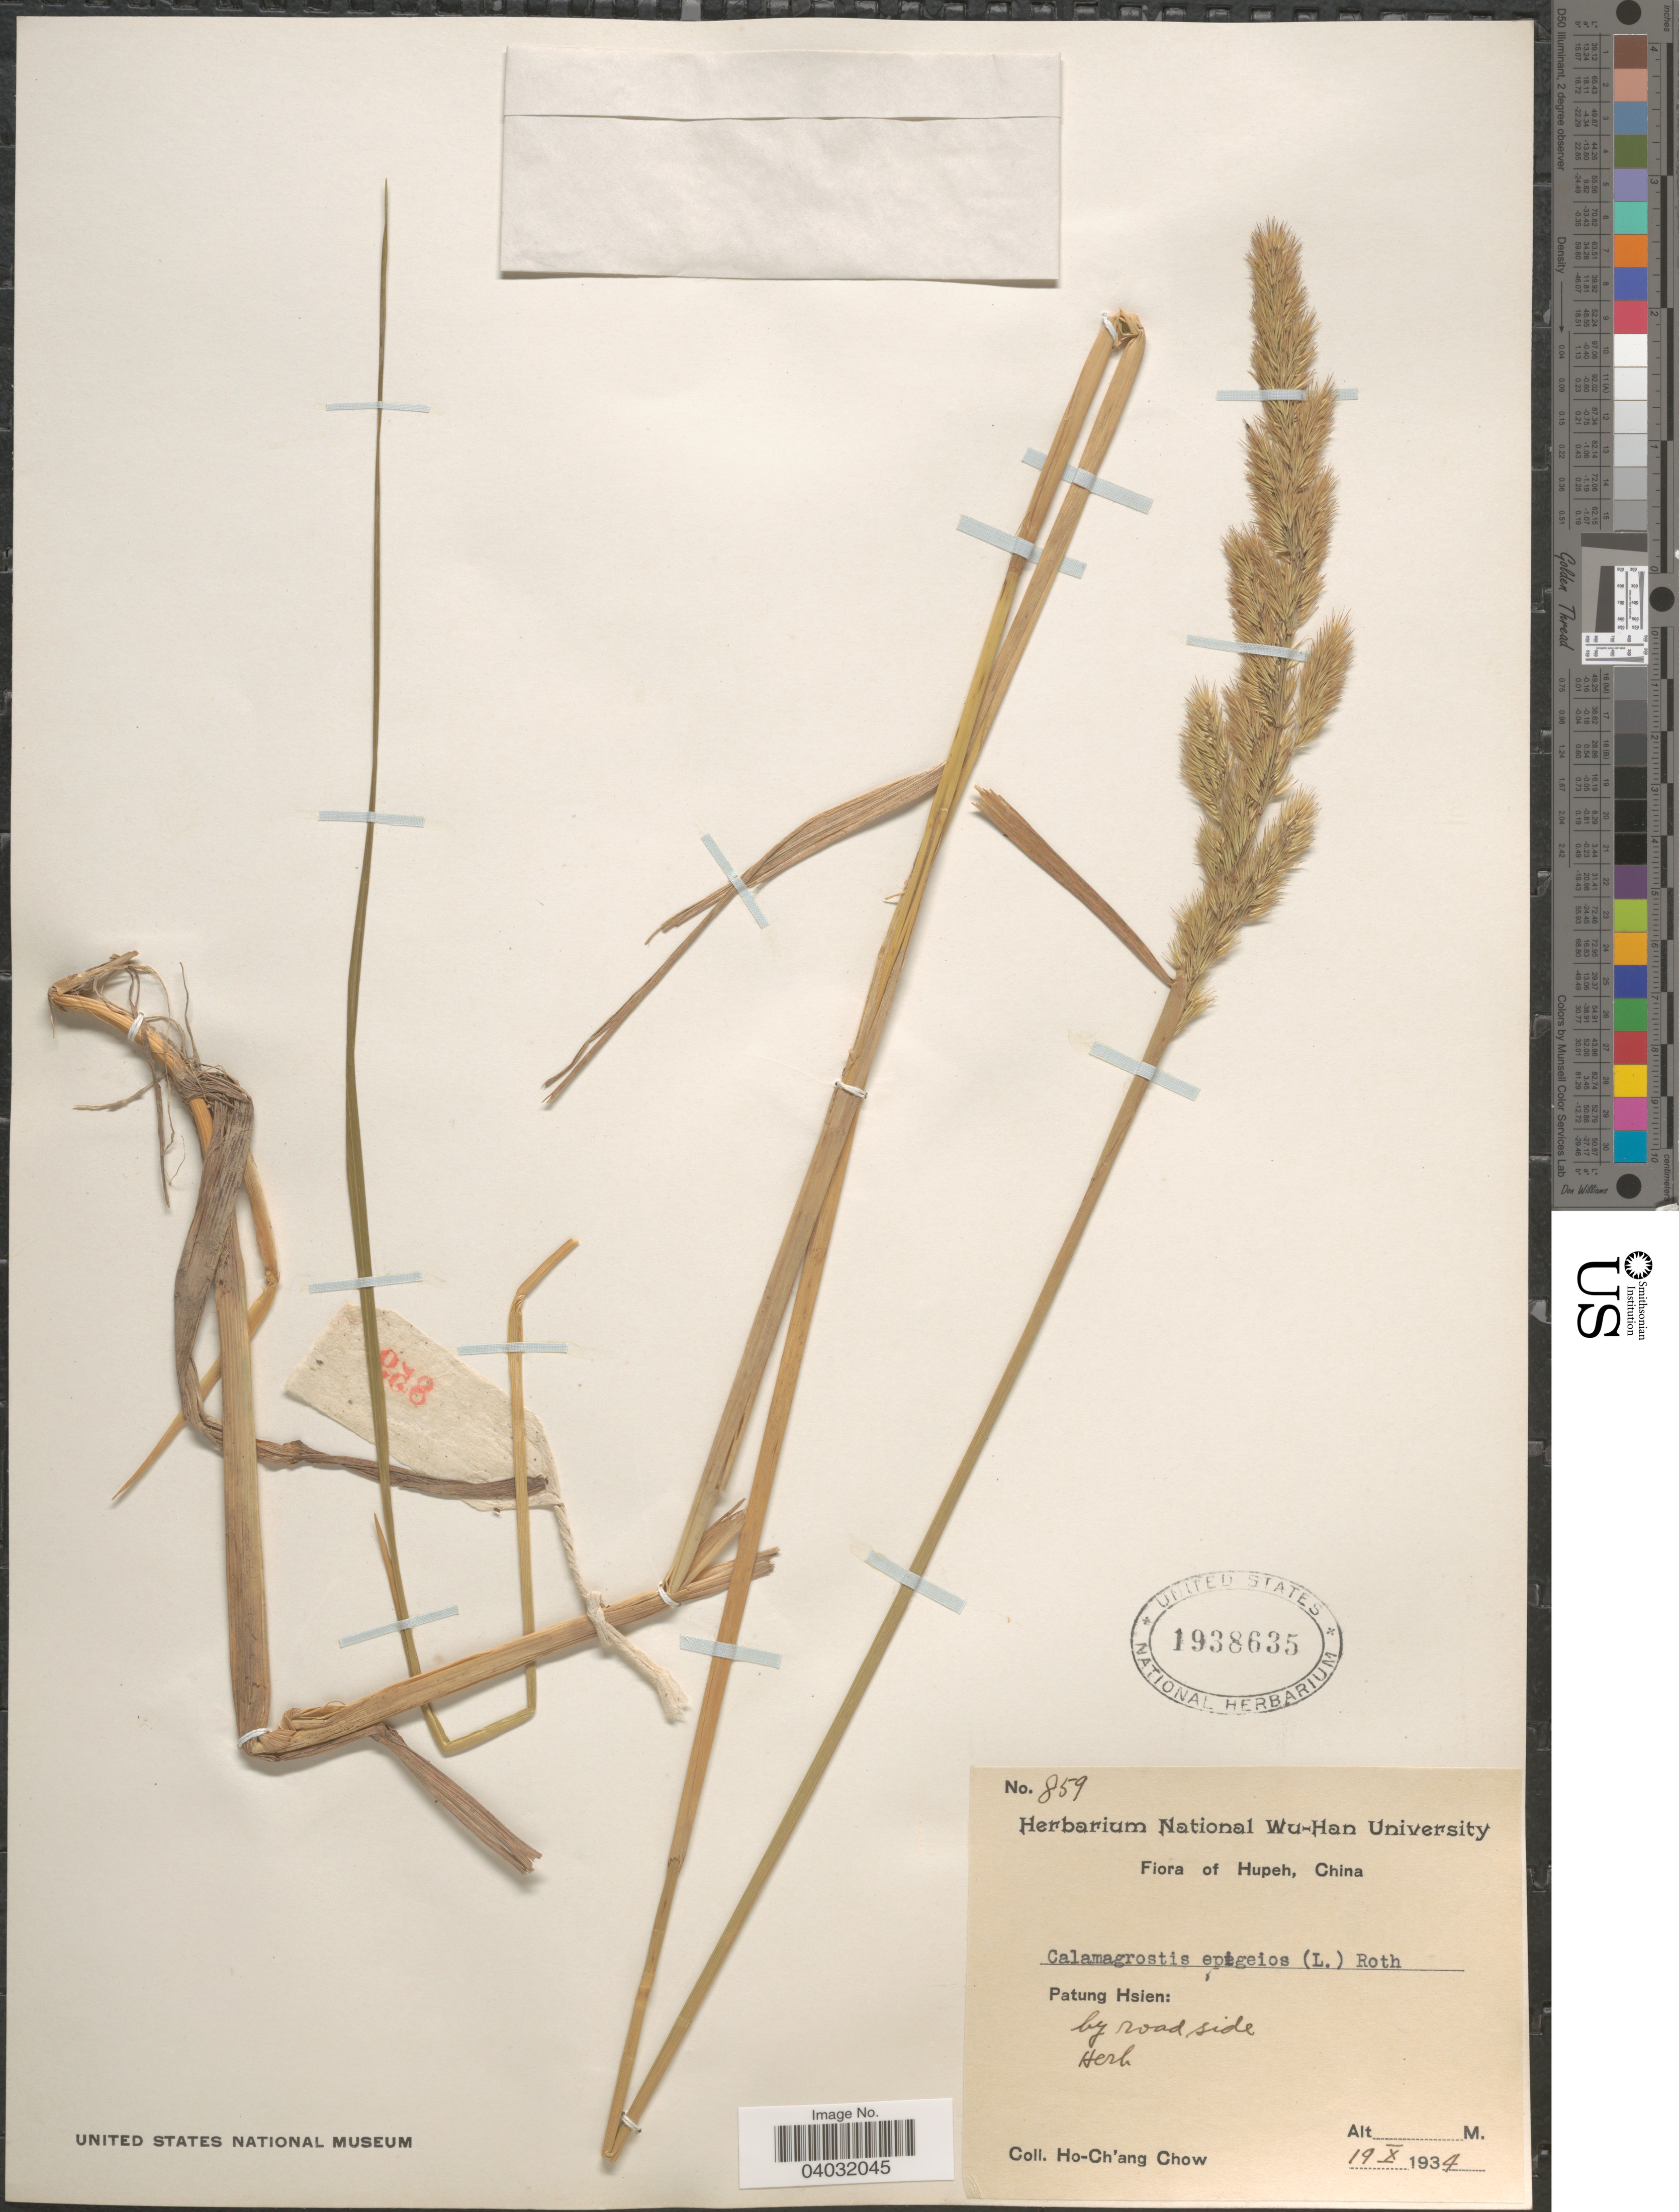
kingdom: Plantae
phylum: Tracheophyta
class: Liliopsida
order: Poales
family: Poaceae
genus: Calamagrostis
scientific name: Calamagrostis epigeios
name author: (L.) Roth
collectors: H. Chow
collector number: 859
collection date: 1934-10-19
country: China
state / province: Hubei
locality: Hupeh. Patung Hsien.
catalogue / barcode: US 1938635